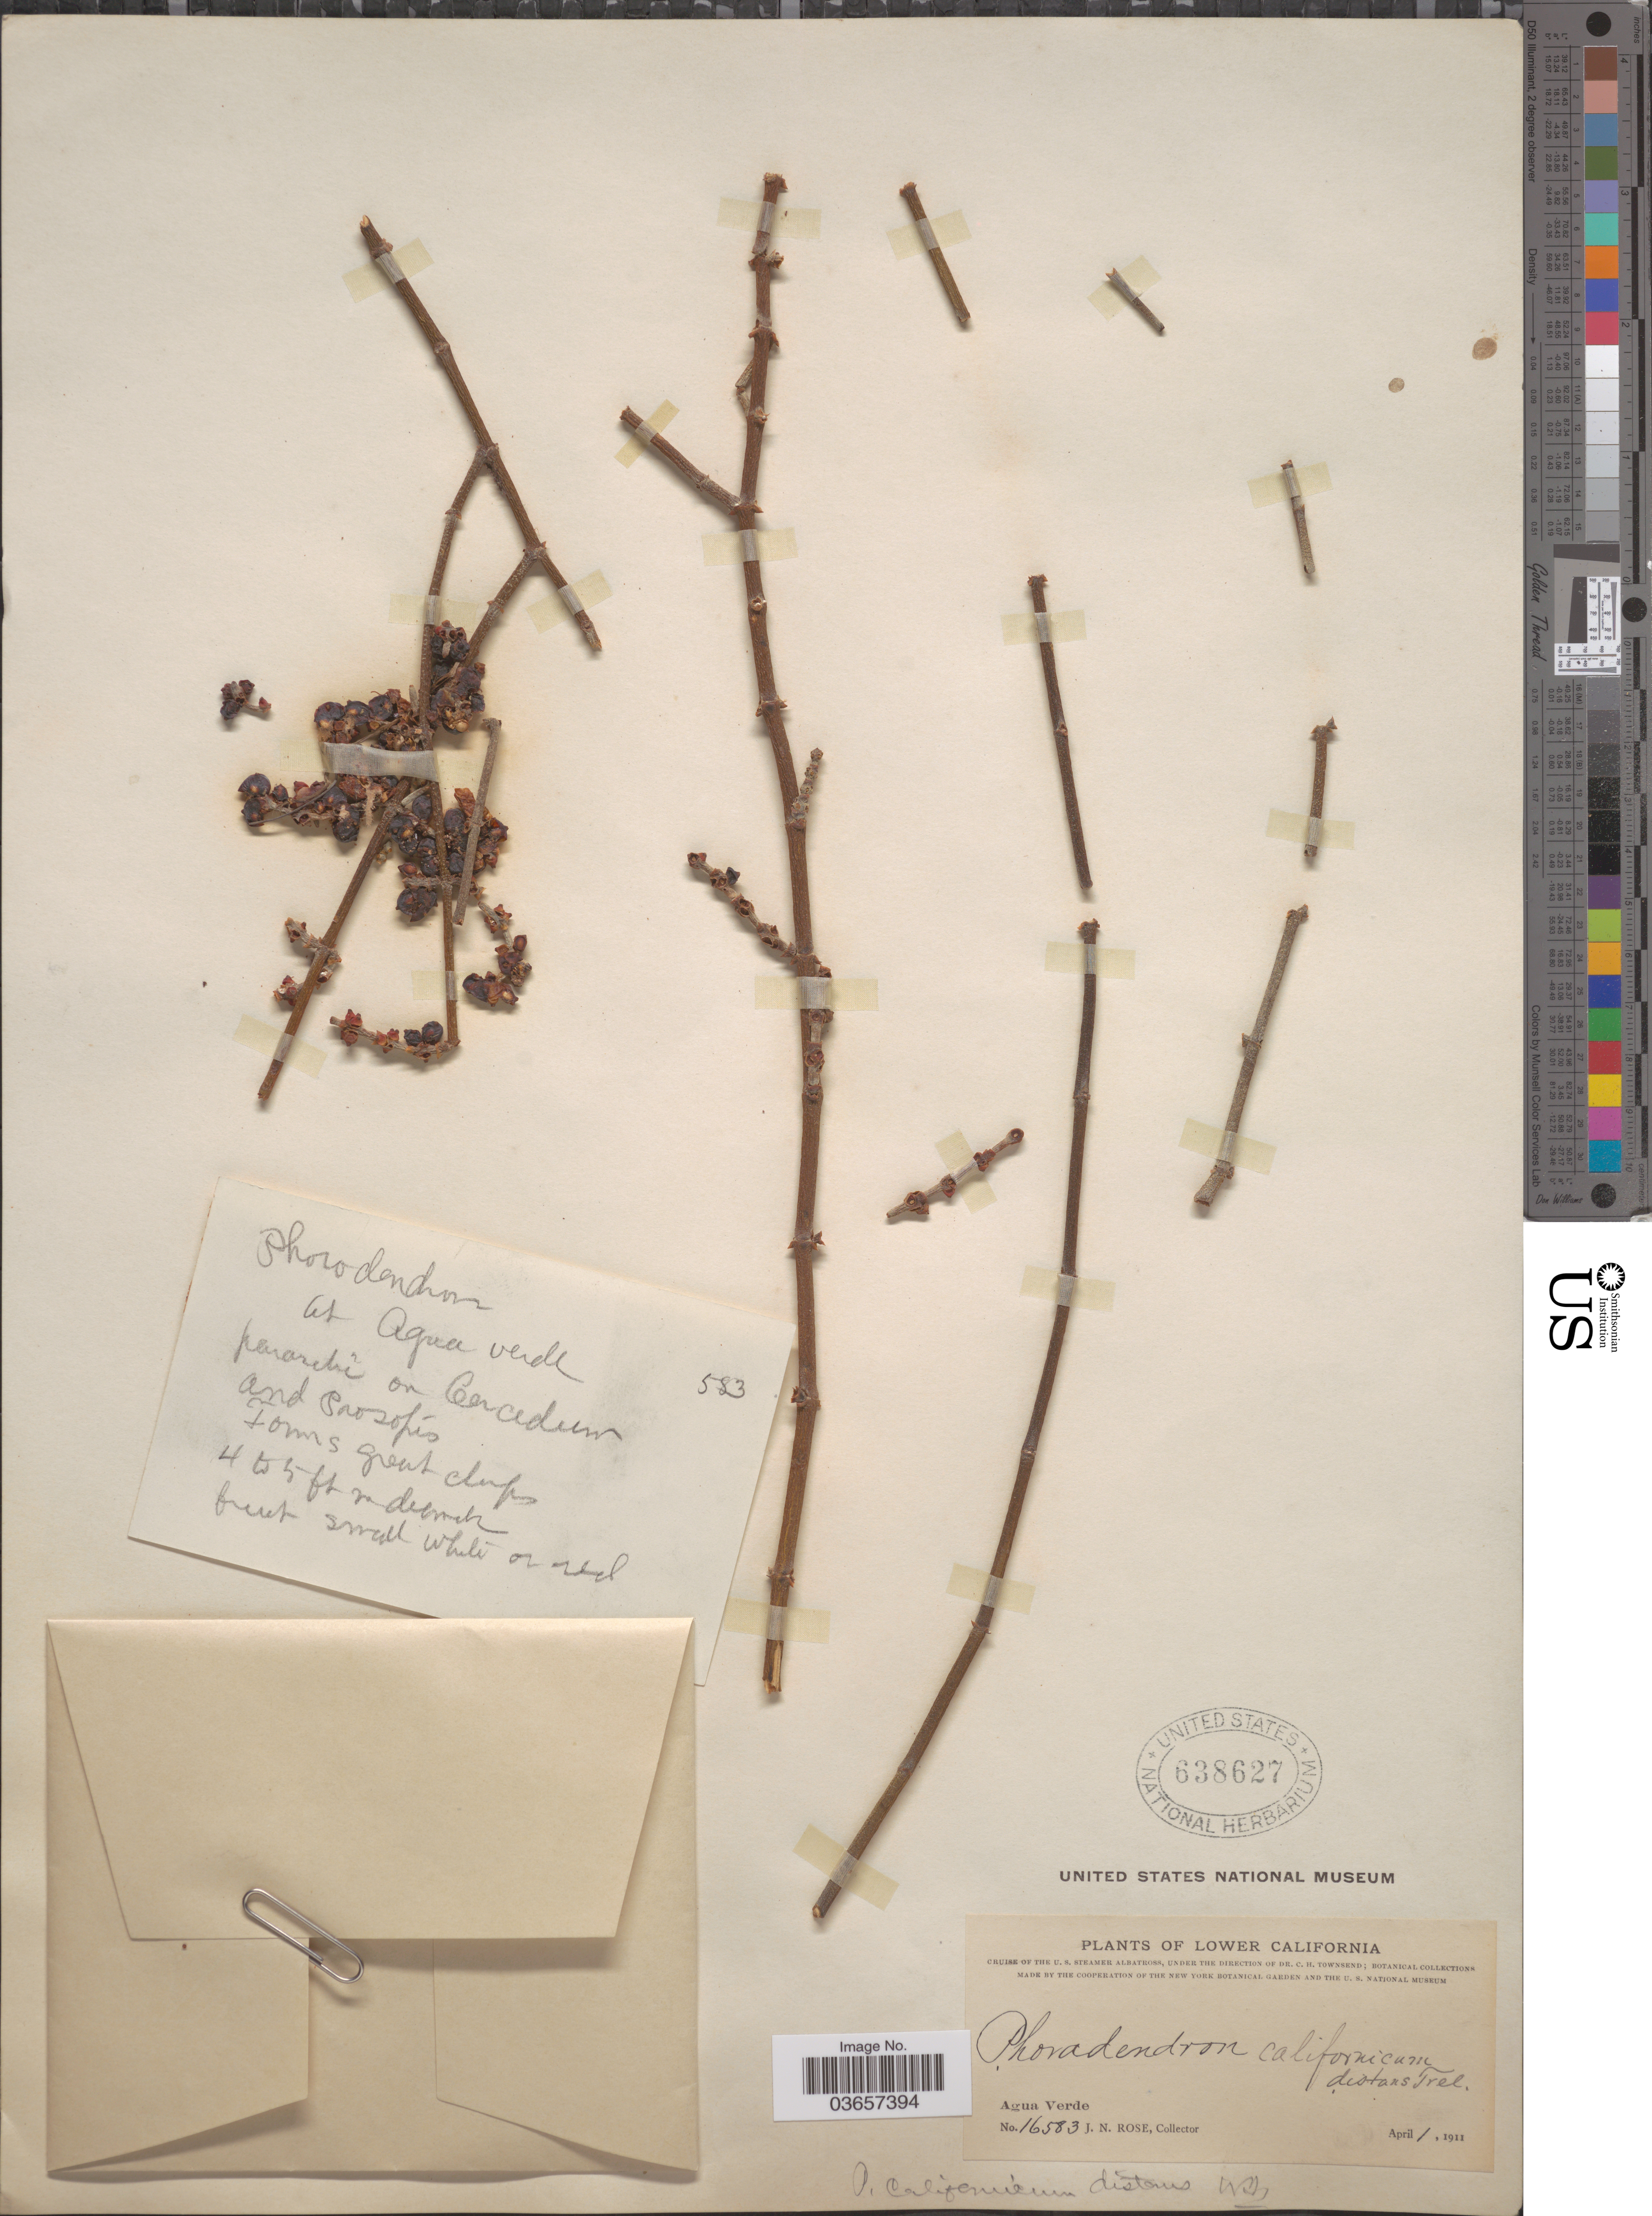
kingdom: Plantae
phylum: Tracheophyta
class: Magnoliopsida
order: Santalales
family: Viscaceae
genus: Phoradendron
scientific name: Phoradendron californicum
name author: Nutt.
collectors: J. N. Rose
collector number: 16583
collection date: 1911-04-01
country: Mexico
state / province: Baja California Sur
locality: Lower California. Agua Verde.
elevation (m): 123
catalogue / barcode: US 638627